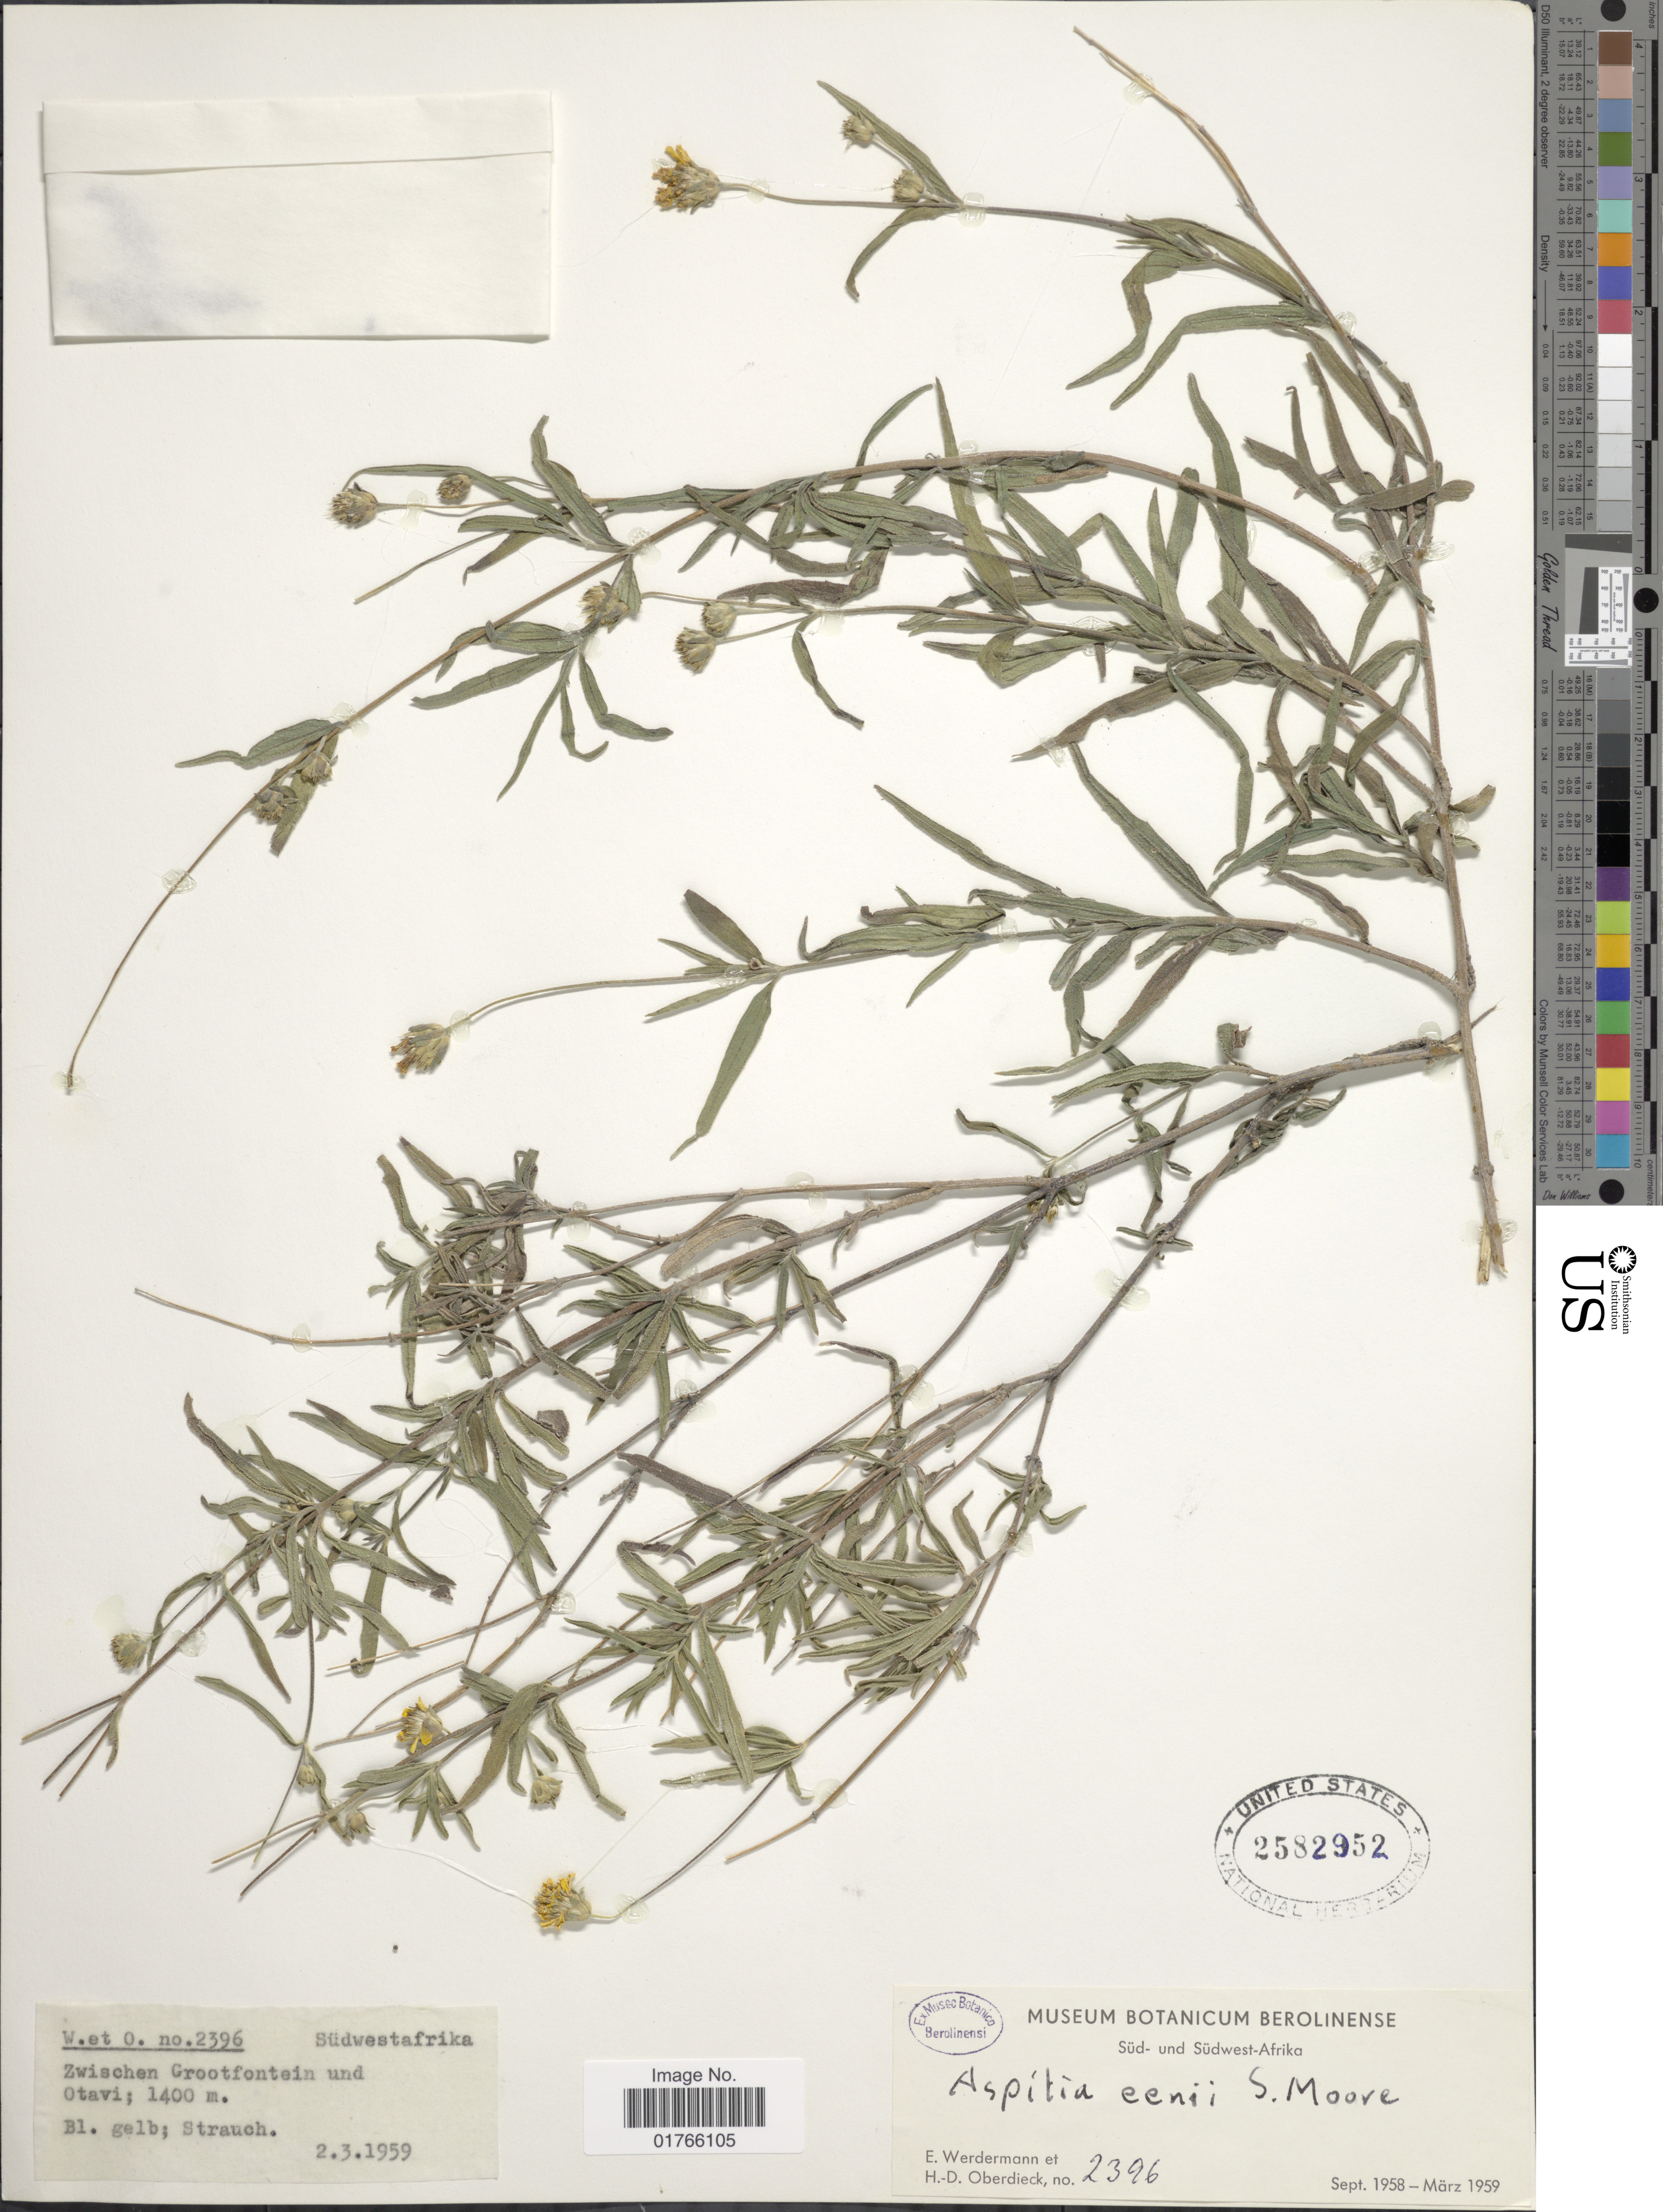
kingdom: Plantae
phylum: Tracheophyta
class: Magnoliopsida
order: Asterales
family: Asteraceae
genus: Aspilia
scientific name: Aspilia eenii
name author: S. Moore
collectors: E. Werdermann & H. Oberdieck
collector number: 2396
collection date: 1958-09/1959-03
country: Namibia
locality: Sudwest-Afrika, Zwischen Grootfontein und Otavi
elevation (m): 1400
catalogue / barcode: US 2582952